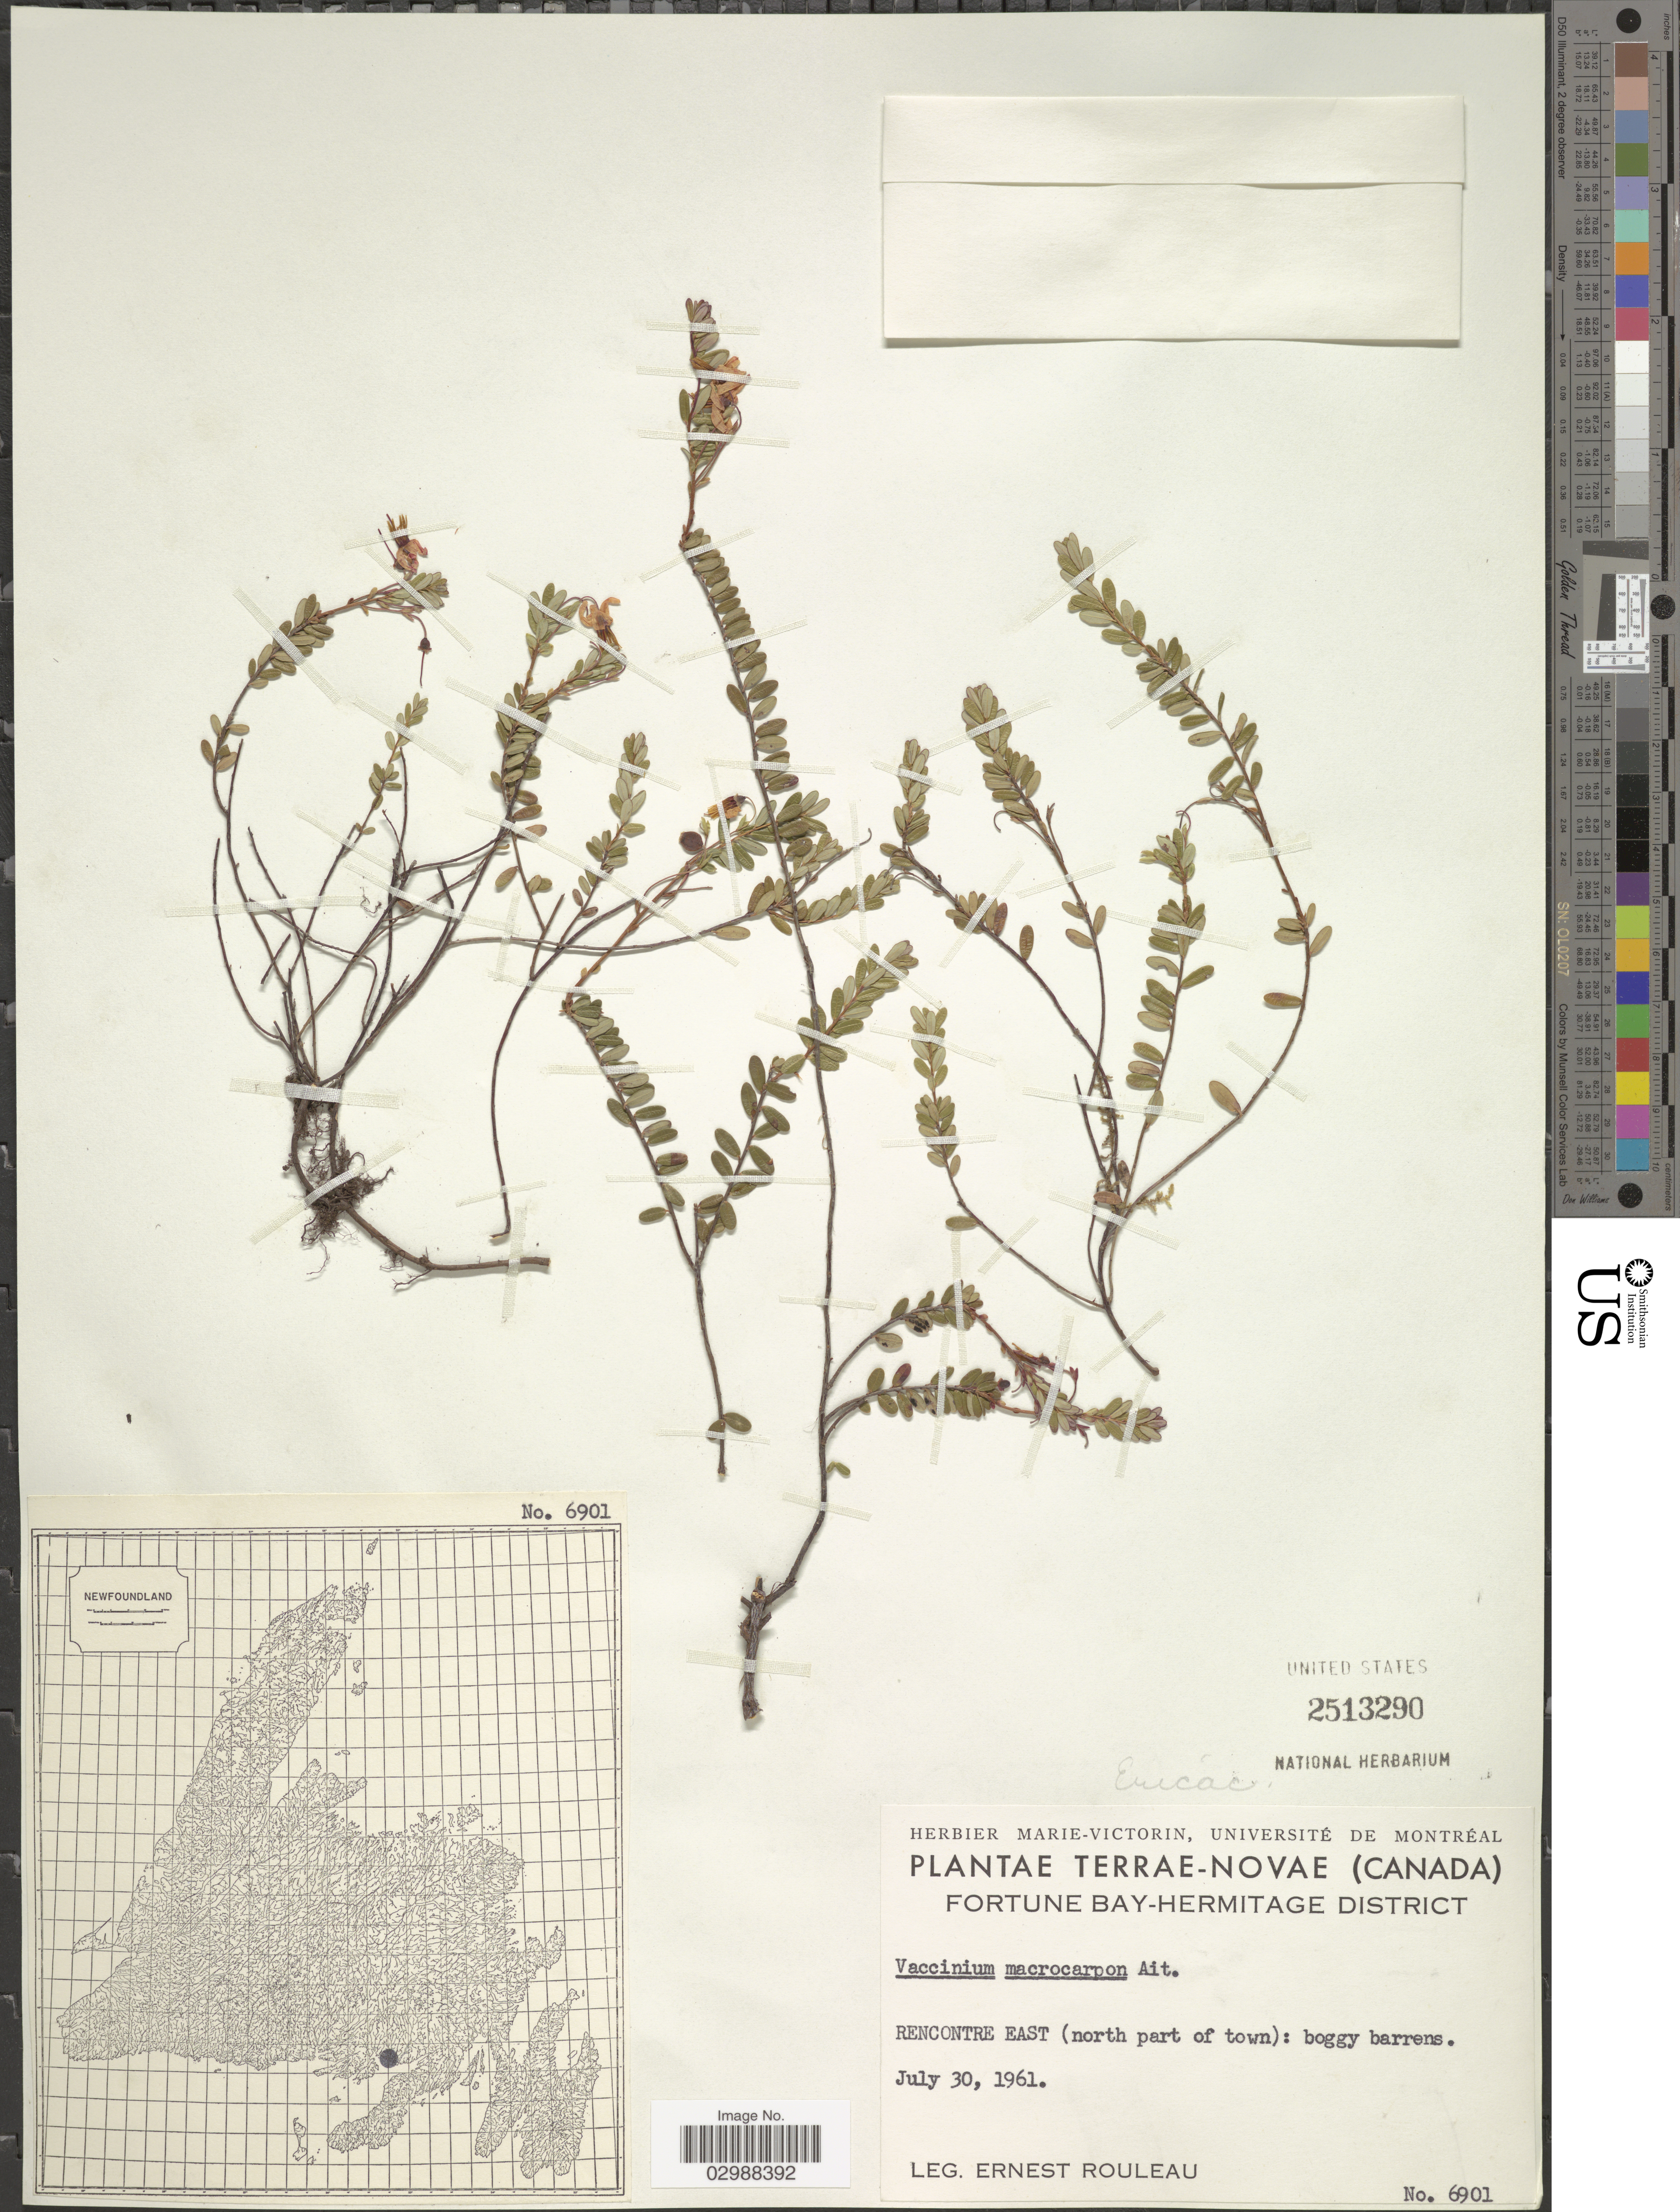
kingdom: Plantae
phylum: Tracheophyta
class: Magnoliopsida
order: Ericales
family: Ericaceae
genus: Vaccinium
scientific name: Vaccinium macrocarpon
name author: Aiton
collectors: E. Rouleau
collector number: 6901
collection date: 1961-07-30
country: Canada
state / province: Newfoundland and Labrador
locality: Terrae-Novae. Fortune Bay-Hermitage District. Rencontre East (north part of town): boggy barrens.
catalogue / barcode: US 2513290